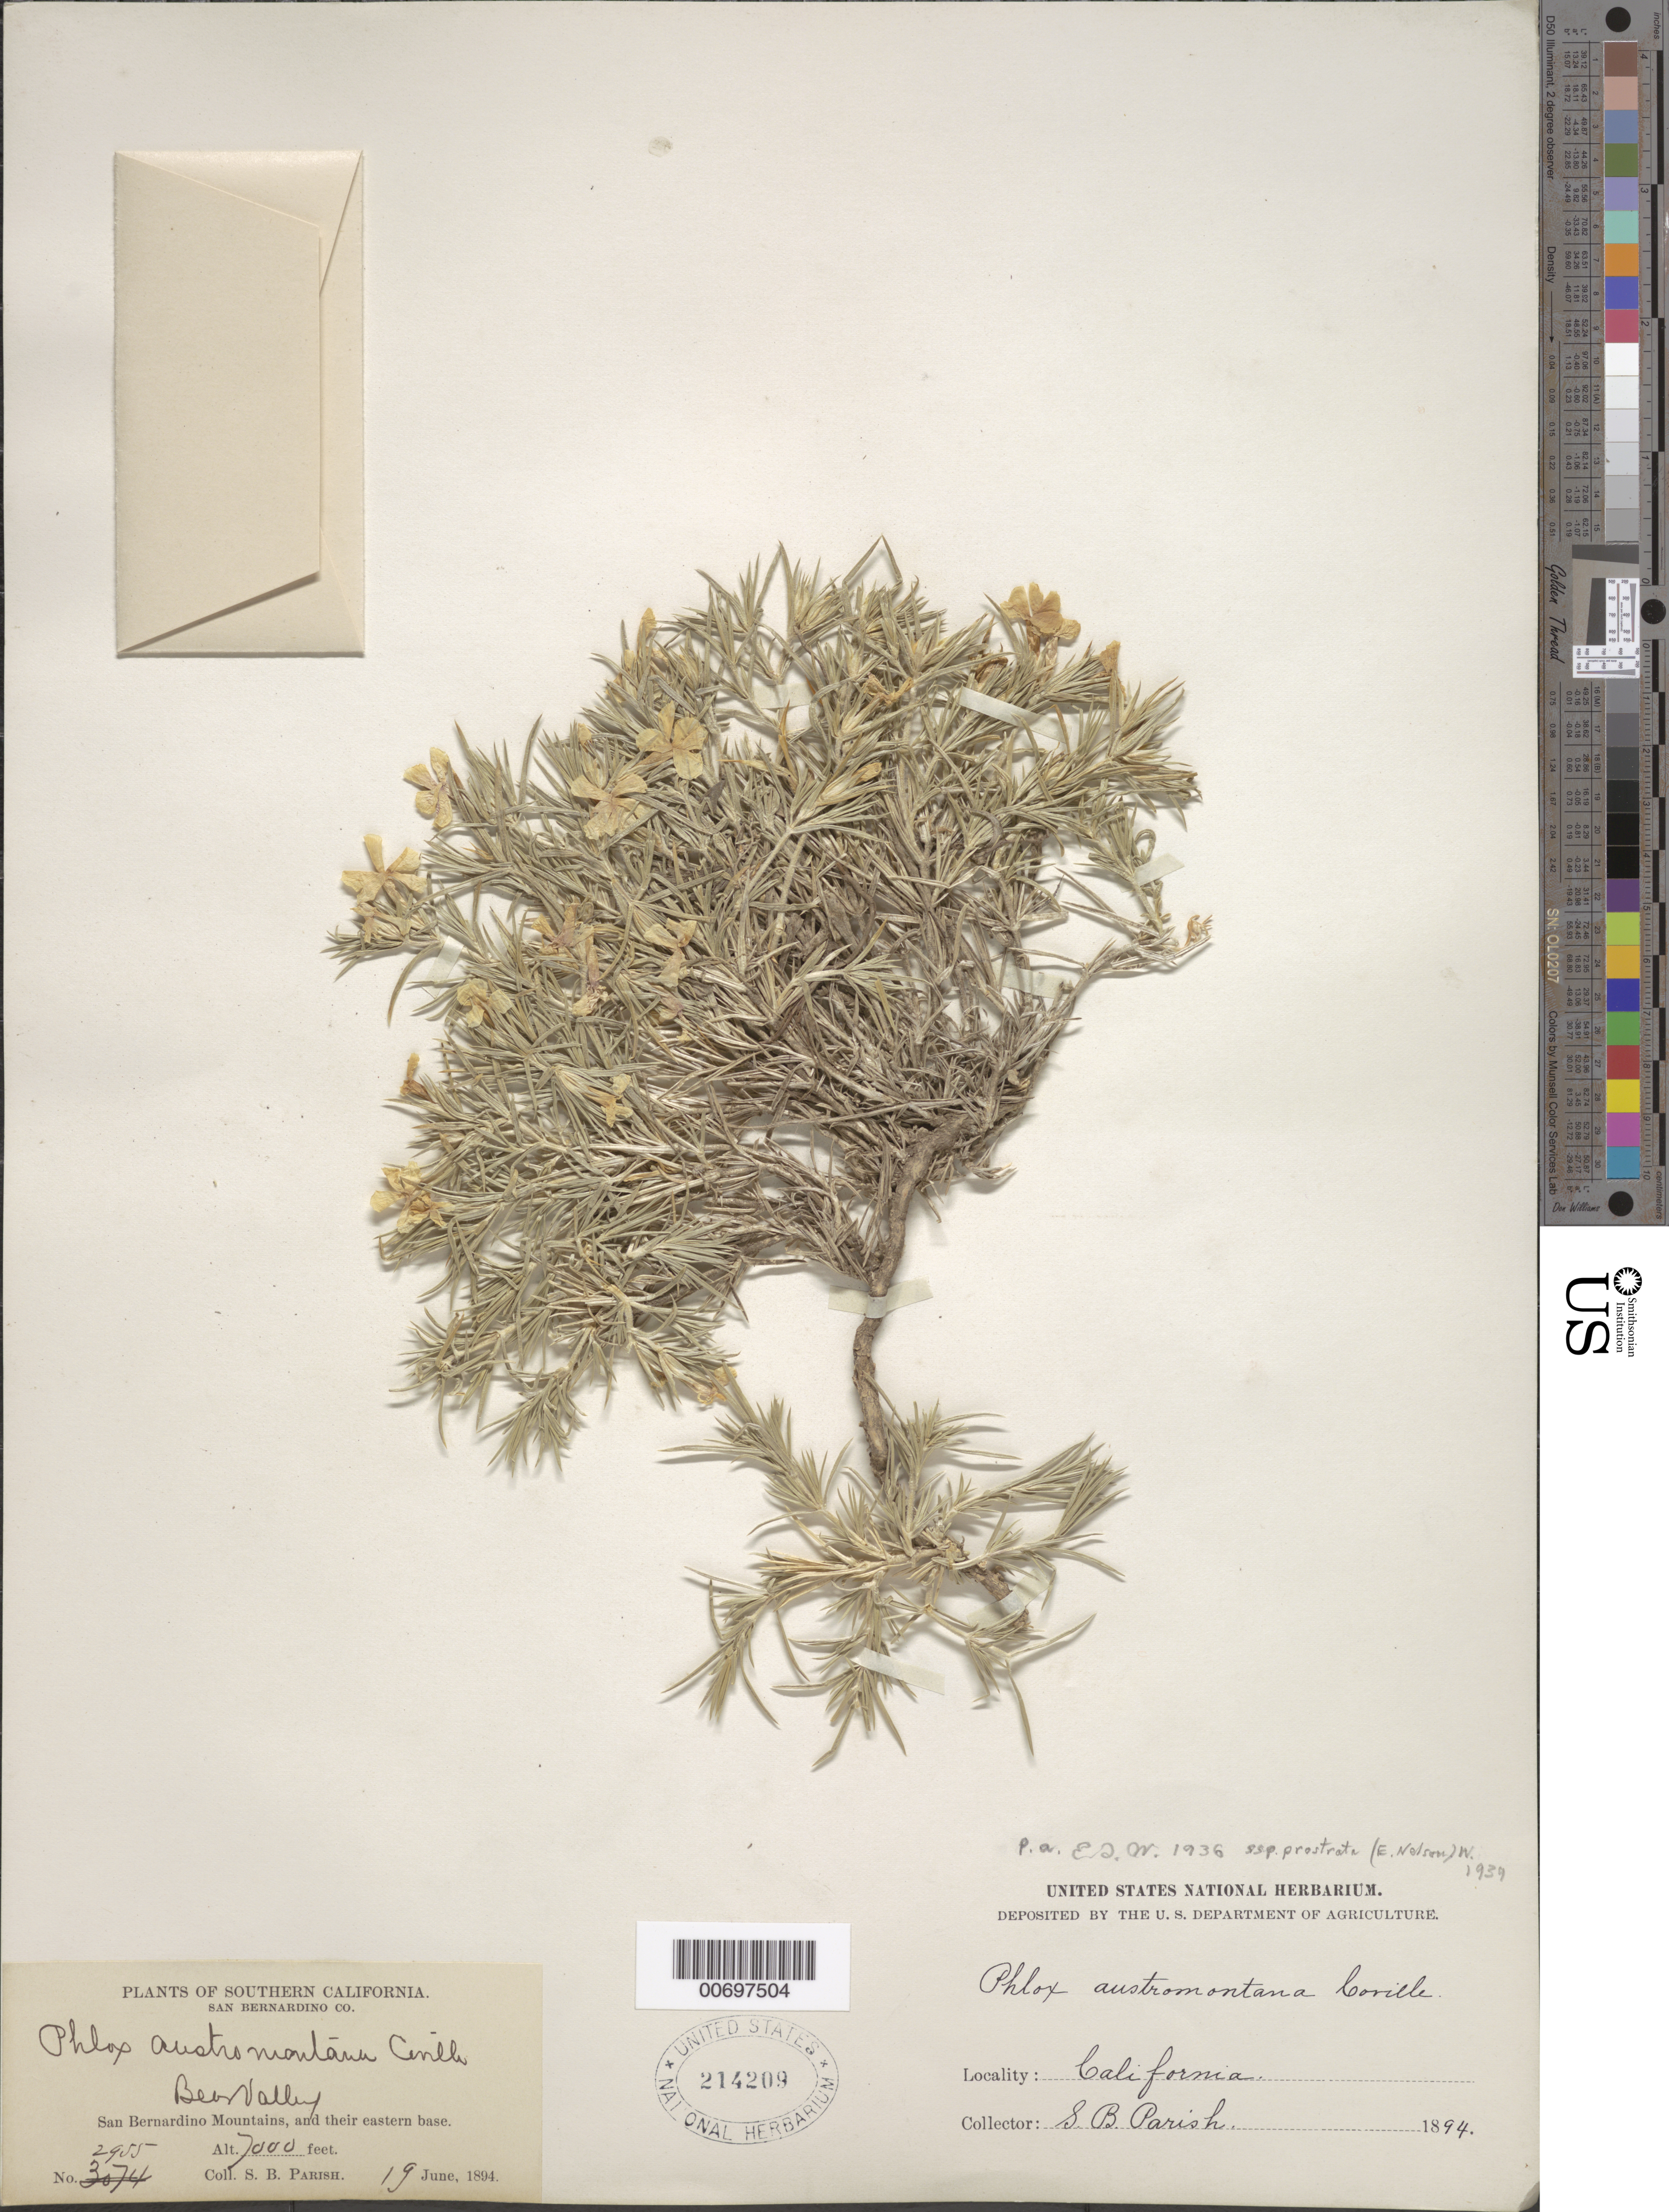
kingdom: Plantae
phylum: Tracheophyta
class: Magnoliopsida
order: Ericales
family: Polemoniaceae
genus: Phlox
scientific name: Phlox austromontana subsp. prostrata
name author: (E.E. Nelson) Wherry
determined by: Wherry, E.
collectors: S. B. Parish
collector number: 2955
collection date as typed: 19 Jun 1894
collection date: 1894-06-19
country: United States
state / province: California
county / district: San Bernardino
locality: Bear Valley, San Bernardino Mts., and their eastern base.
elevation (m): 2134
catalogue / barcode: US 214209